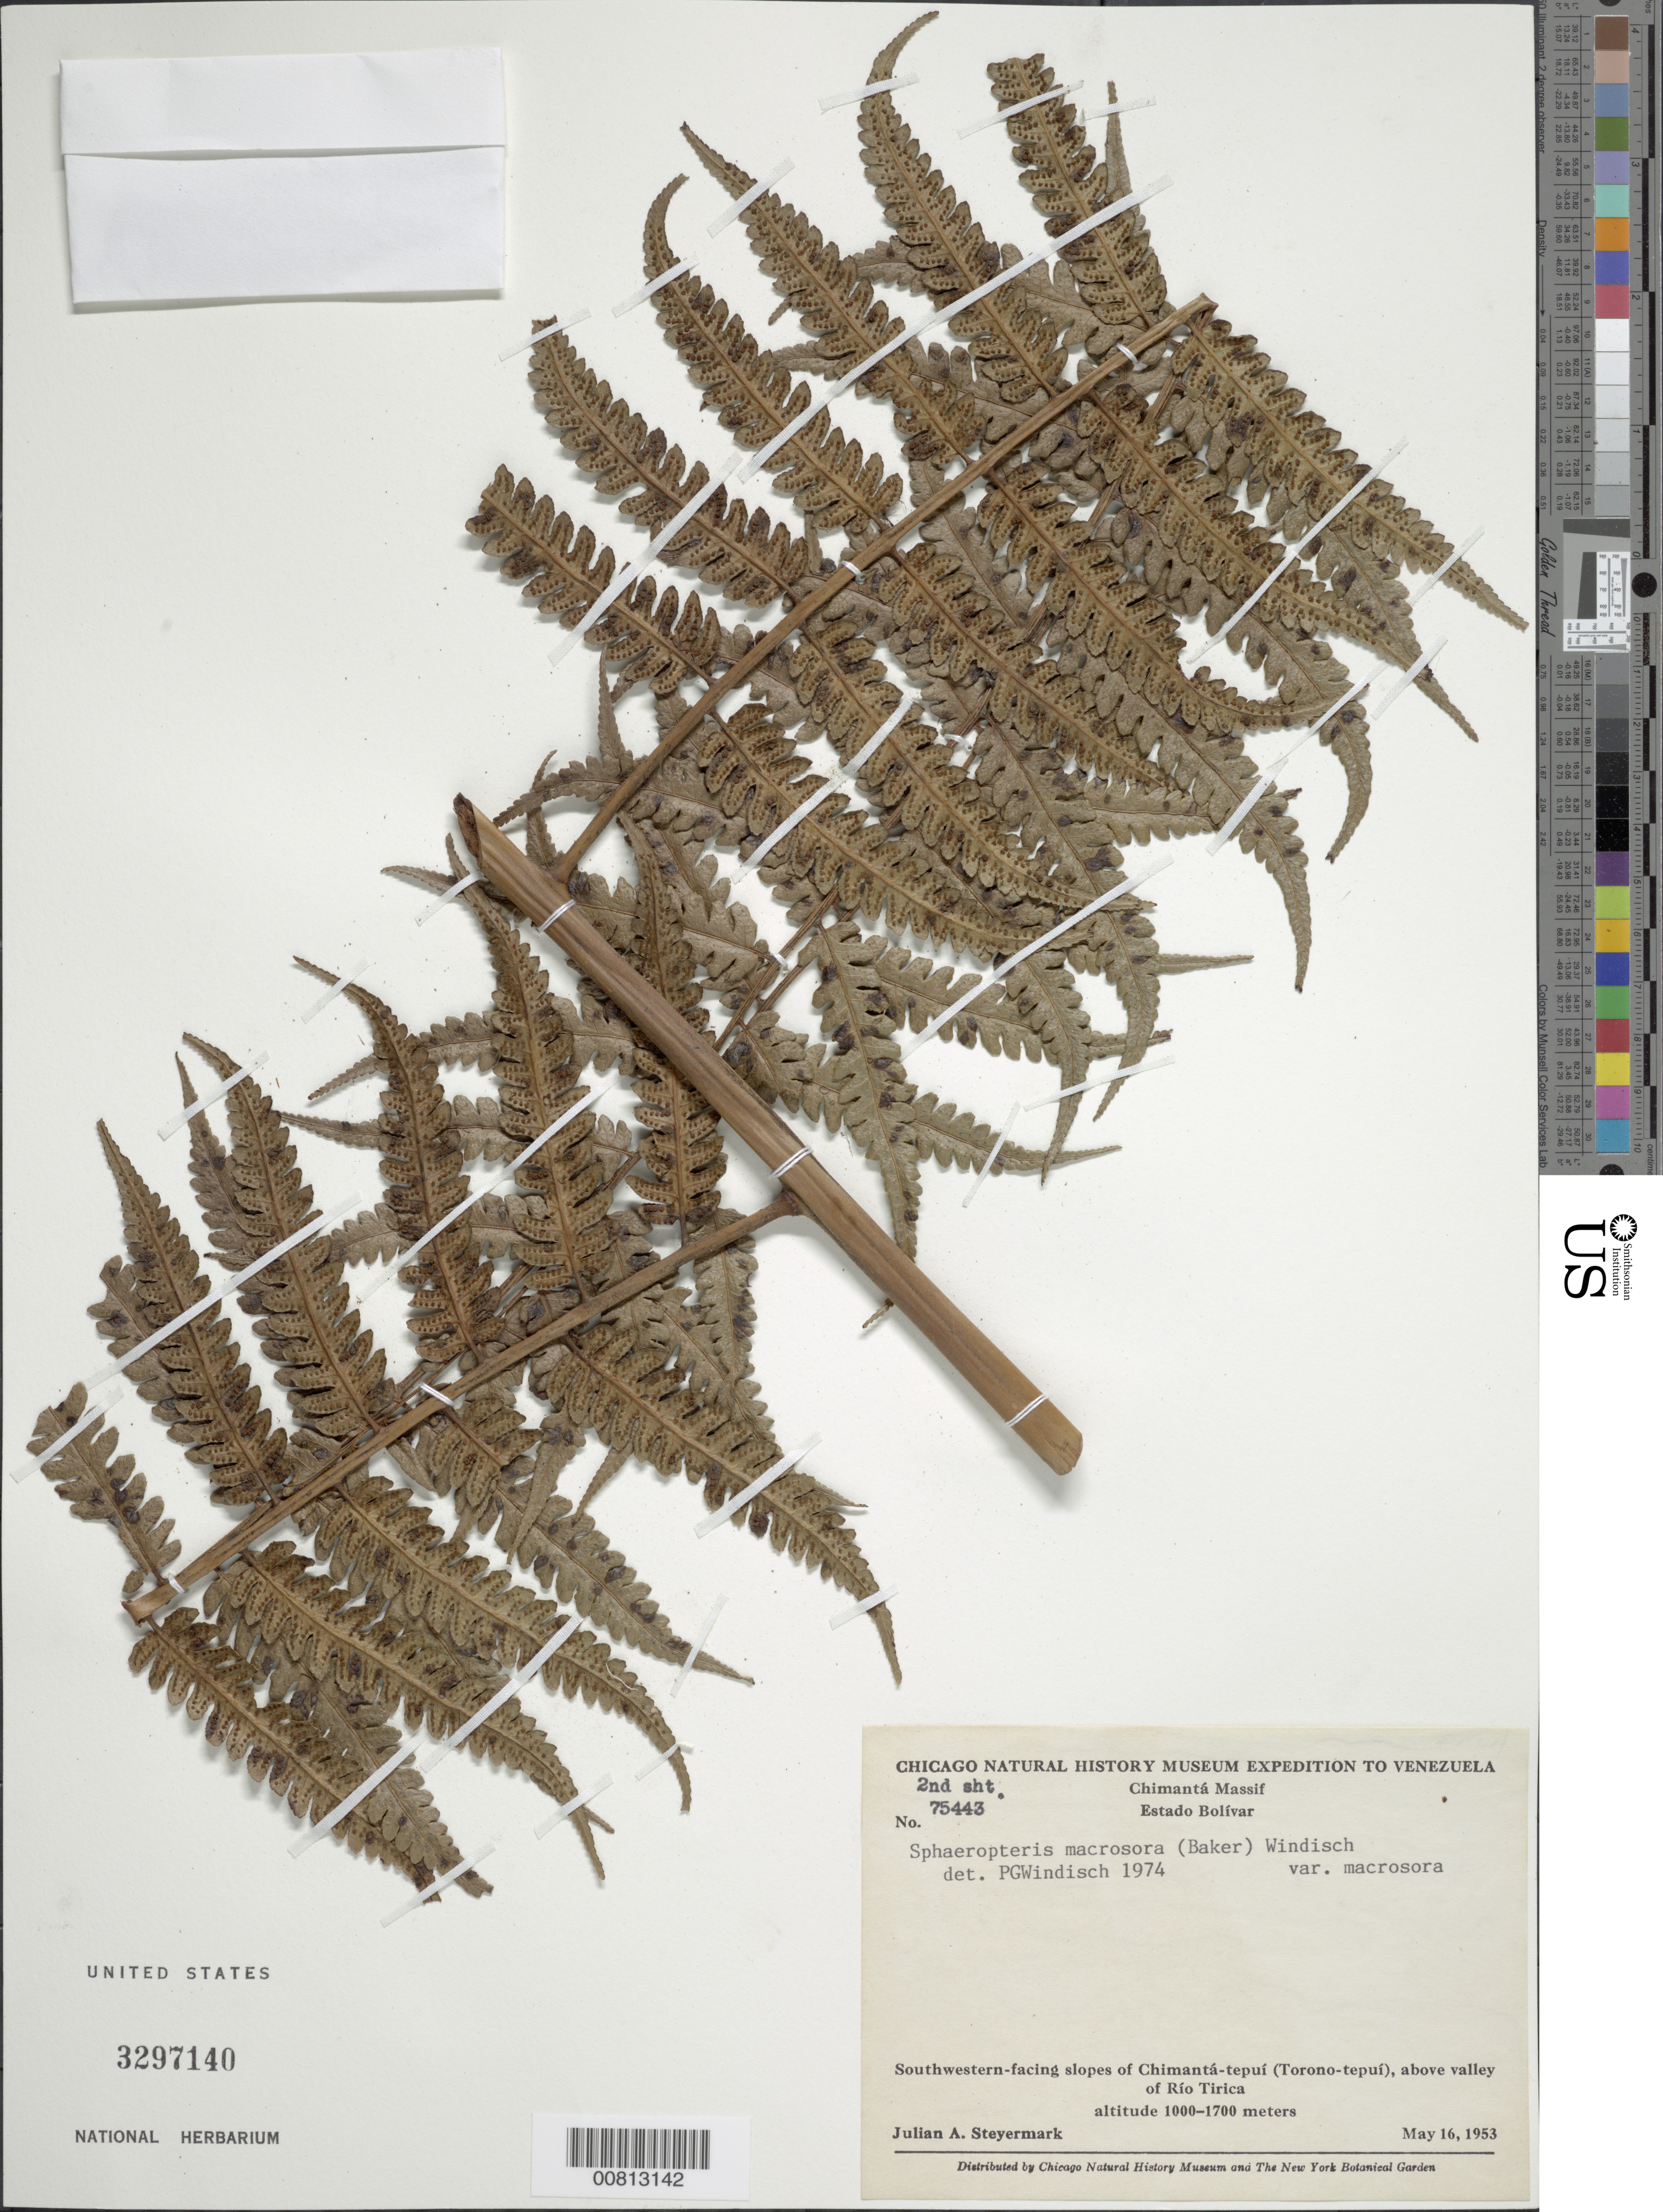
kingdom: Plantae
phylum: Tracheophyta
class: Polypodiopsida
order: Cyatheales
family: Cyatheaceae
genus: Cyathea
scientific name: Cyathea macrosora var. macrosora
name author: (Baker) Domin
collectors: J. Steyermark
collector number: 75443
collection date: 1953-05-16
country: Venezuela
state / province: Bolivar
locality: Chimanta Massif, Southwestern-facing slopes of Chimanta-tepui (Torono-tepui), above valley of Rio Tirica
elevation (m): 1000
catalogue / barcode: US 3297140